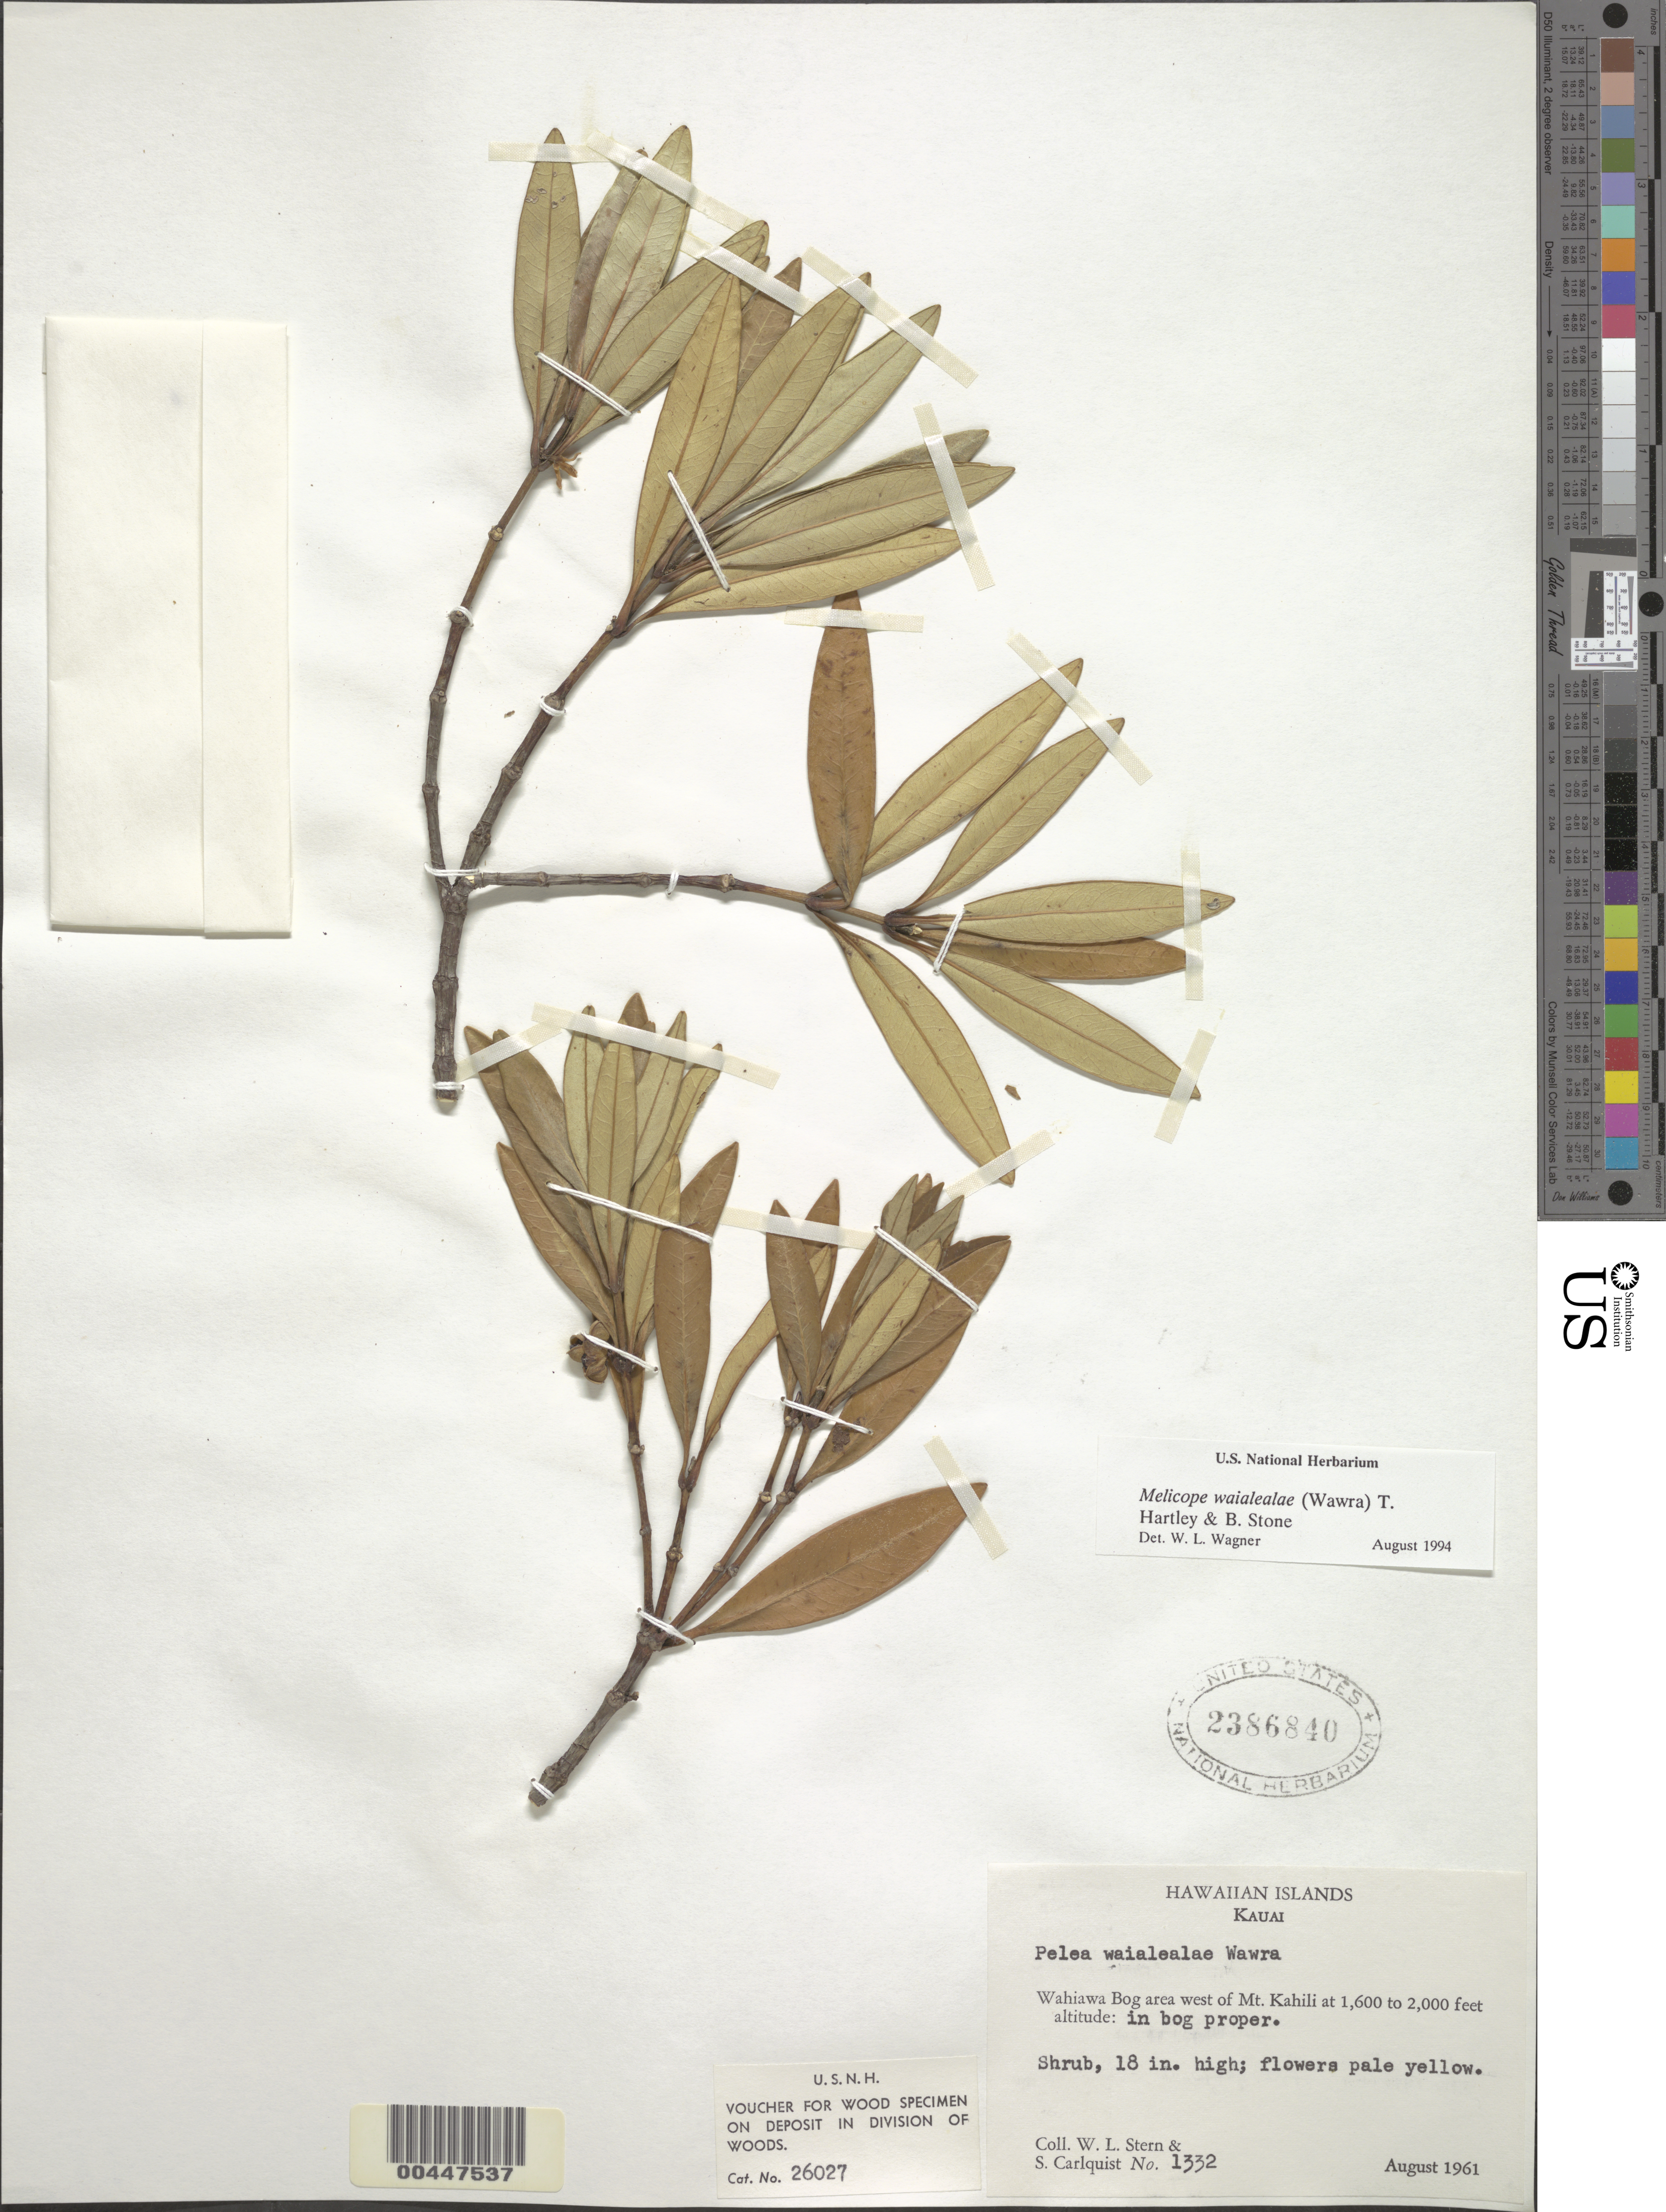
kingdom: Plantae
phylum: Tracheophyta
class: Magnoliopsida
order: Sapindales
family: Rutaceae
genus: Melicope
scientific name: Melicope waialealae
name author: (Wawra) T.G. Hartley & B.C. Stone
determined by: Wagner, W. L., (BOT), Smithsonian Institution - National Museum of Natural History (UNITED STATES)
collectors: W. L. Stern & S. Carlquist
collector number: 1332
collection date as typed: Aug 1961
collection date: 1961-08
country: United States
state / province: Hawaii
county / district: Kauai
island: Kaua'i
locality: Wahiawa Bog area W of Mt Kahili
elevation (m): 488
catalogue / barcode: US 2386840